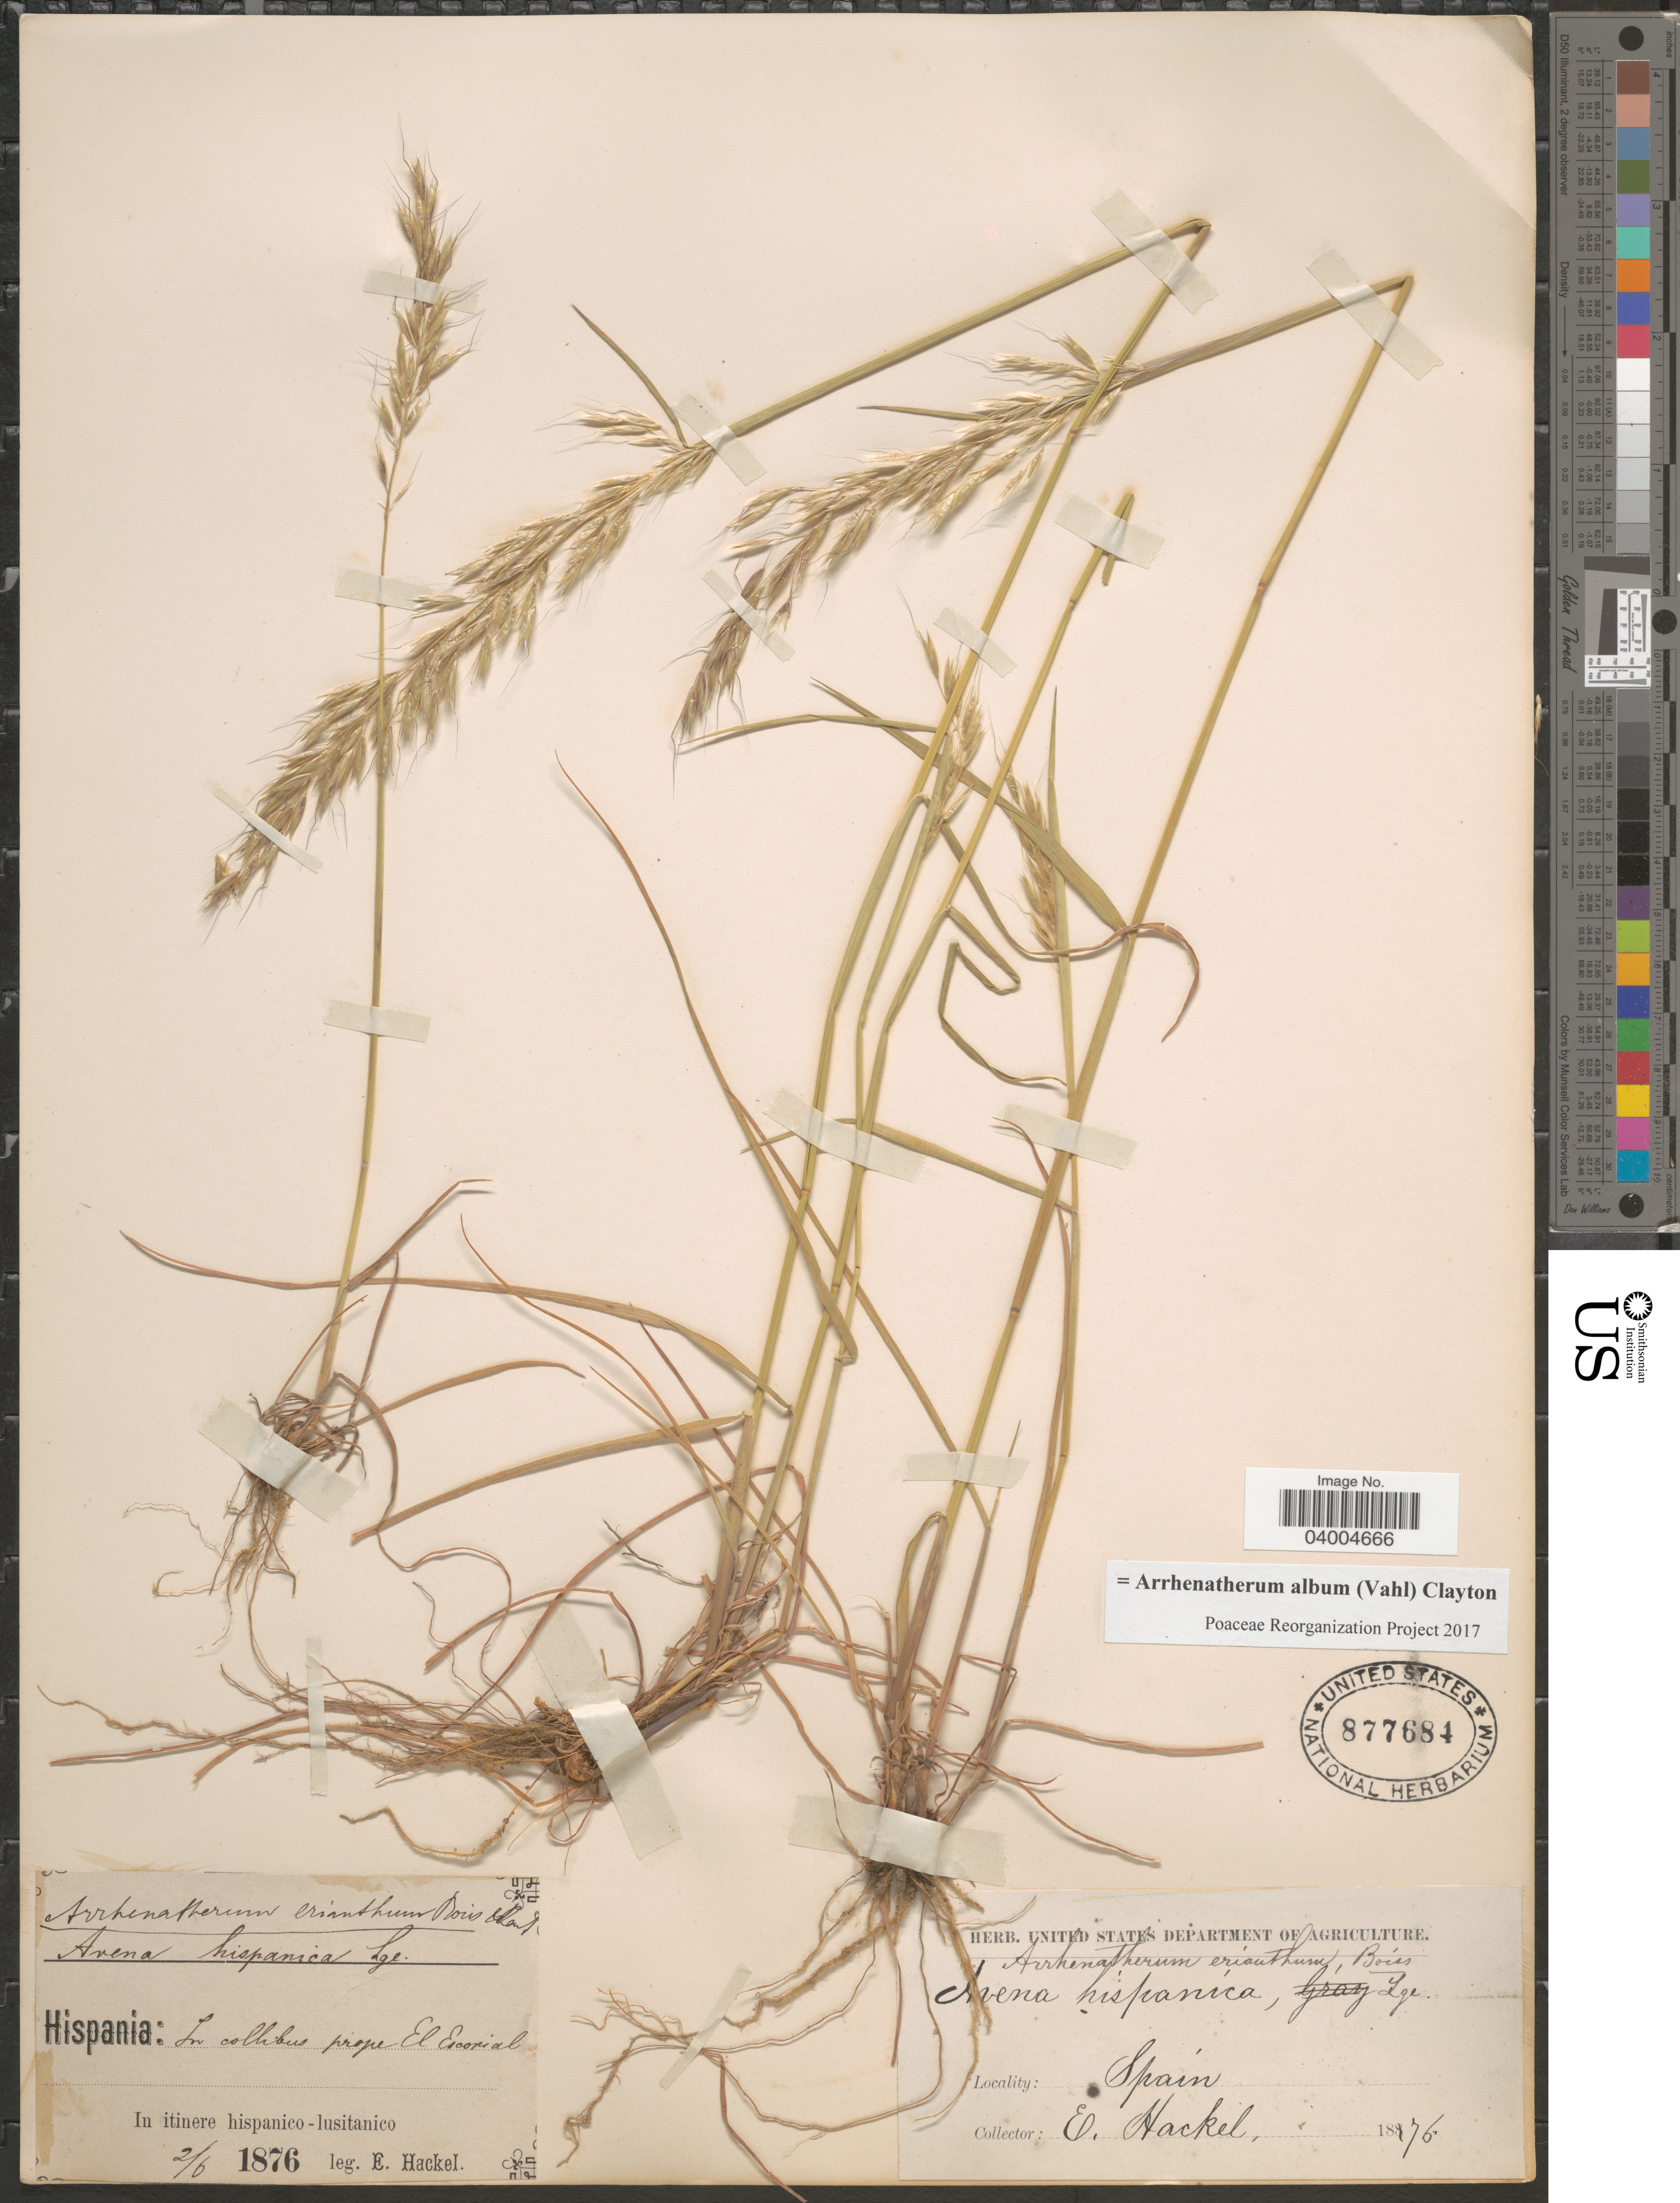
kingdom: Plantae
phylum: Tracheophyta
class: Liliopsida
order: Poales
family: Poaceae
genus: Arrhenatherum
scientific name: Arrhenatherum album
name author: (Vahl) Clayton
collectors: E. Hackel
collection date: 1876-06-02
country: Spain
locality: Hispania: In collibus prope El Escorial. In itinere hispanico - lusitanico.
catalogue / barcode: US 877684